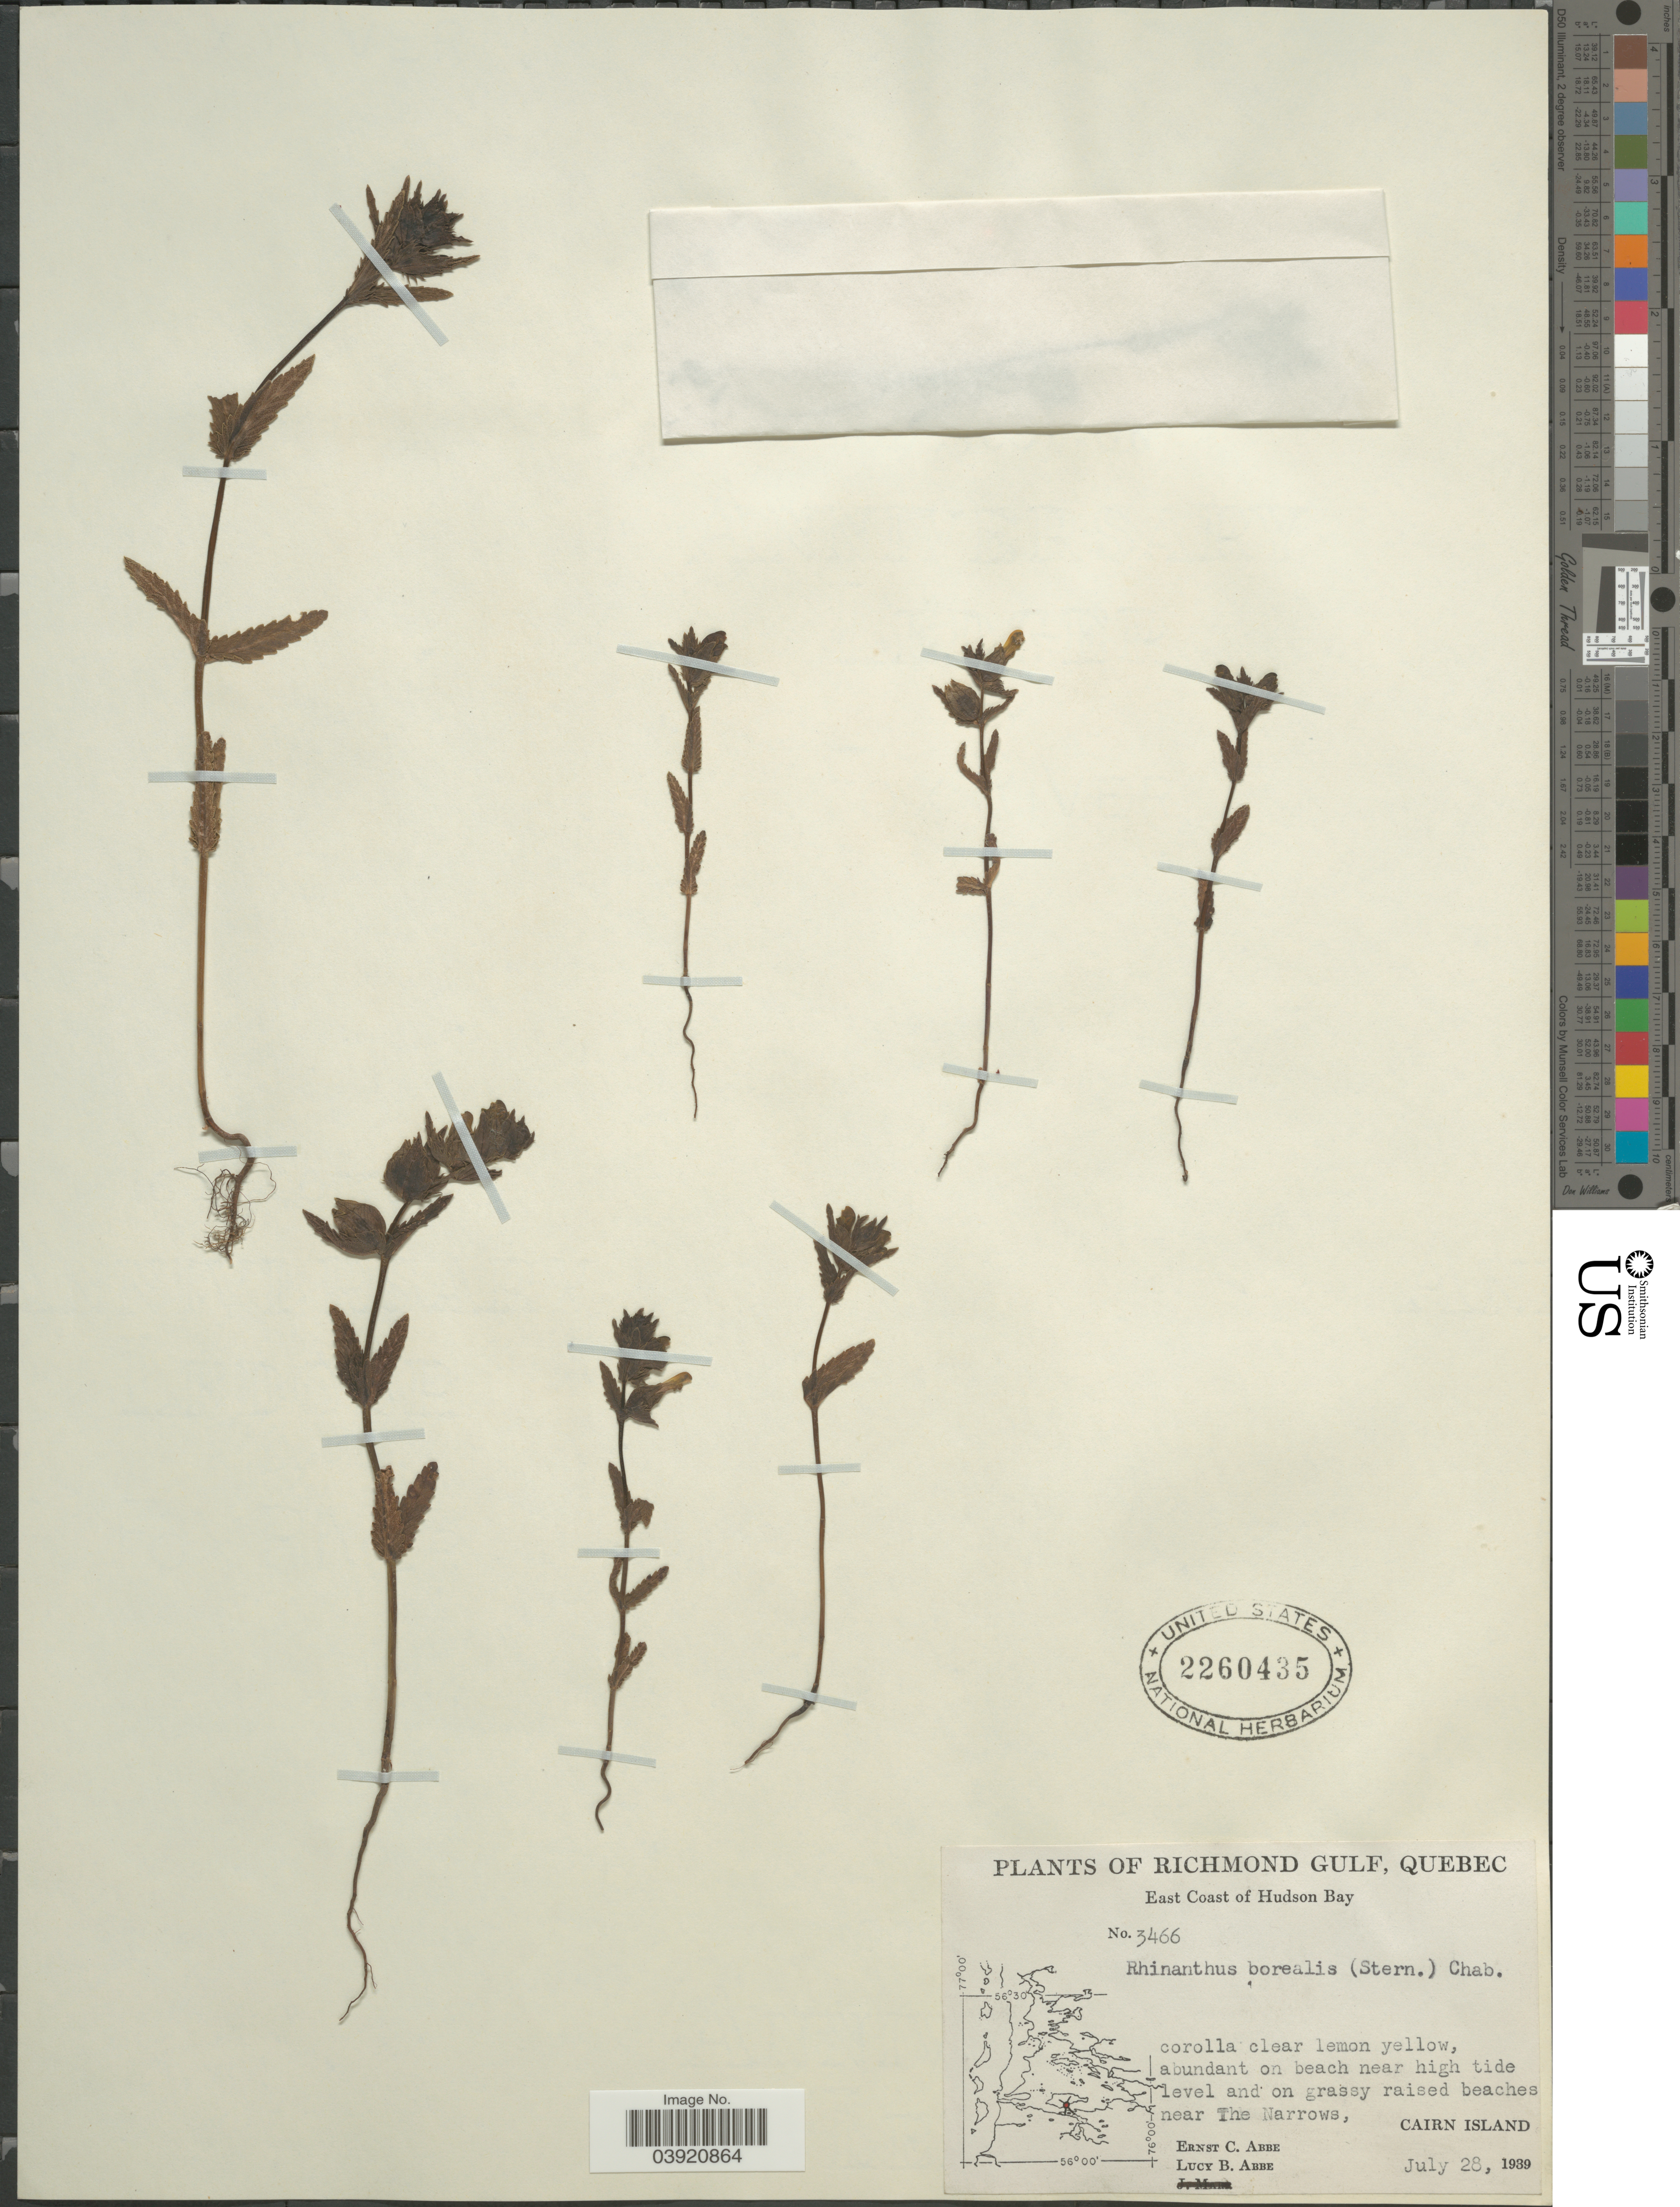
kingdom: Plantae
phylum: Tracheophyta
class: Magnoliopsida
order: Lamiales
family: Orobanchaceae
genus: Rhinanthus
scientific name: Rhinanthus borealis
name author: (Sterneck) Chabert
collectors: E. C. Abbe & L. B. Abbe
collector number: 3466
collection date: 1939-07-28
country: Canada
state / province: Quebec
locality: Richmont Gulf. East Coast of Hudson Bay. On beach near high tide level and on grassy raised beaches near The Narrows, Cairn Island.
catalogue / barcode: US 2260435